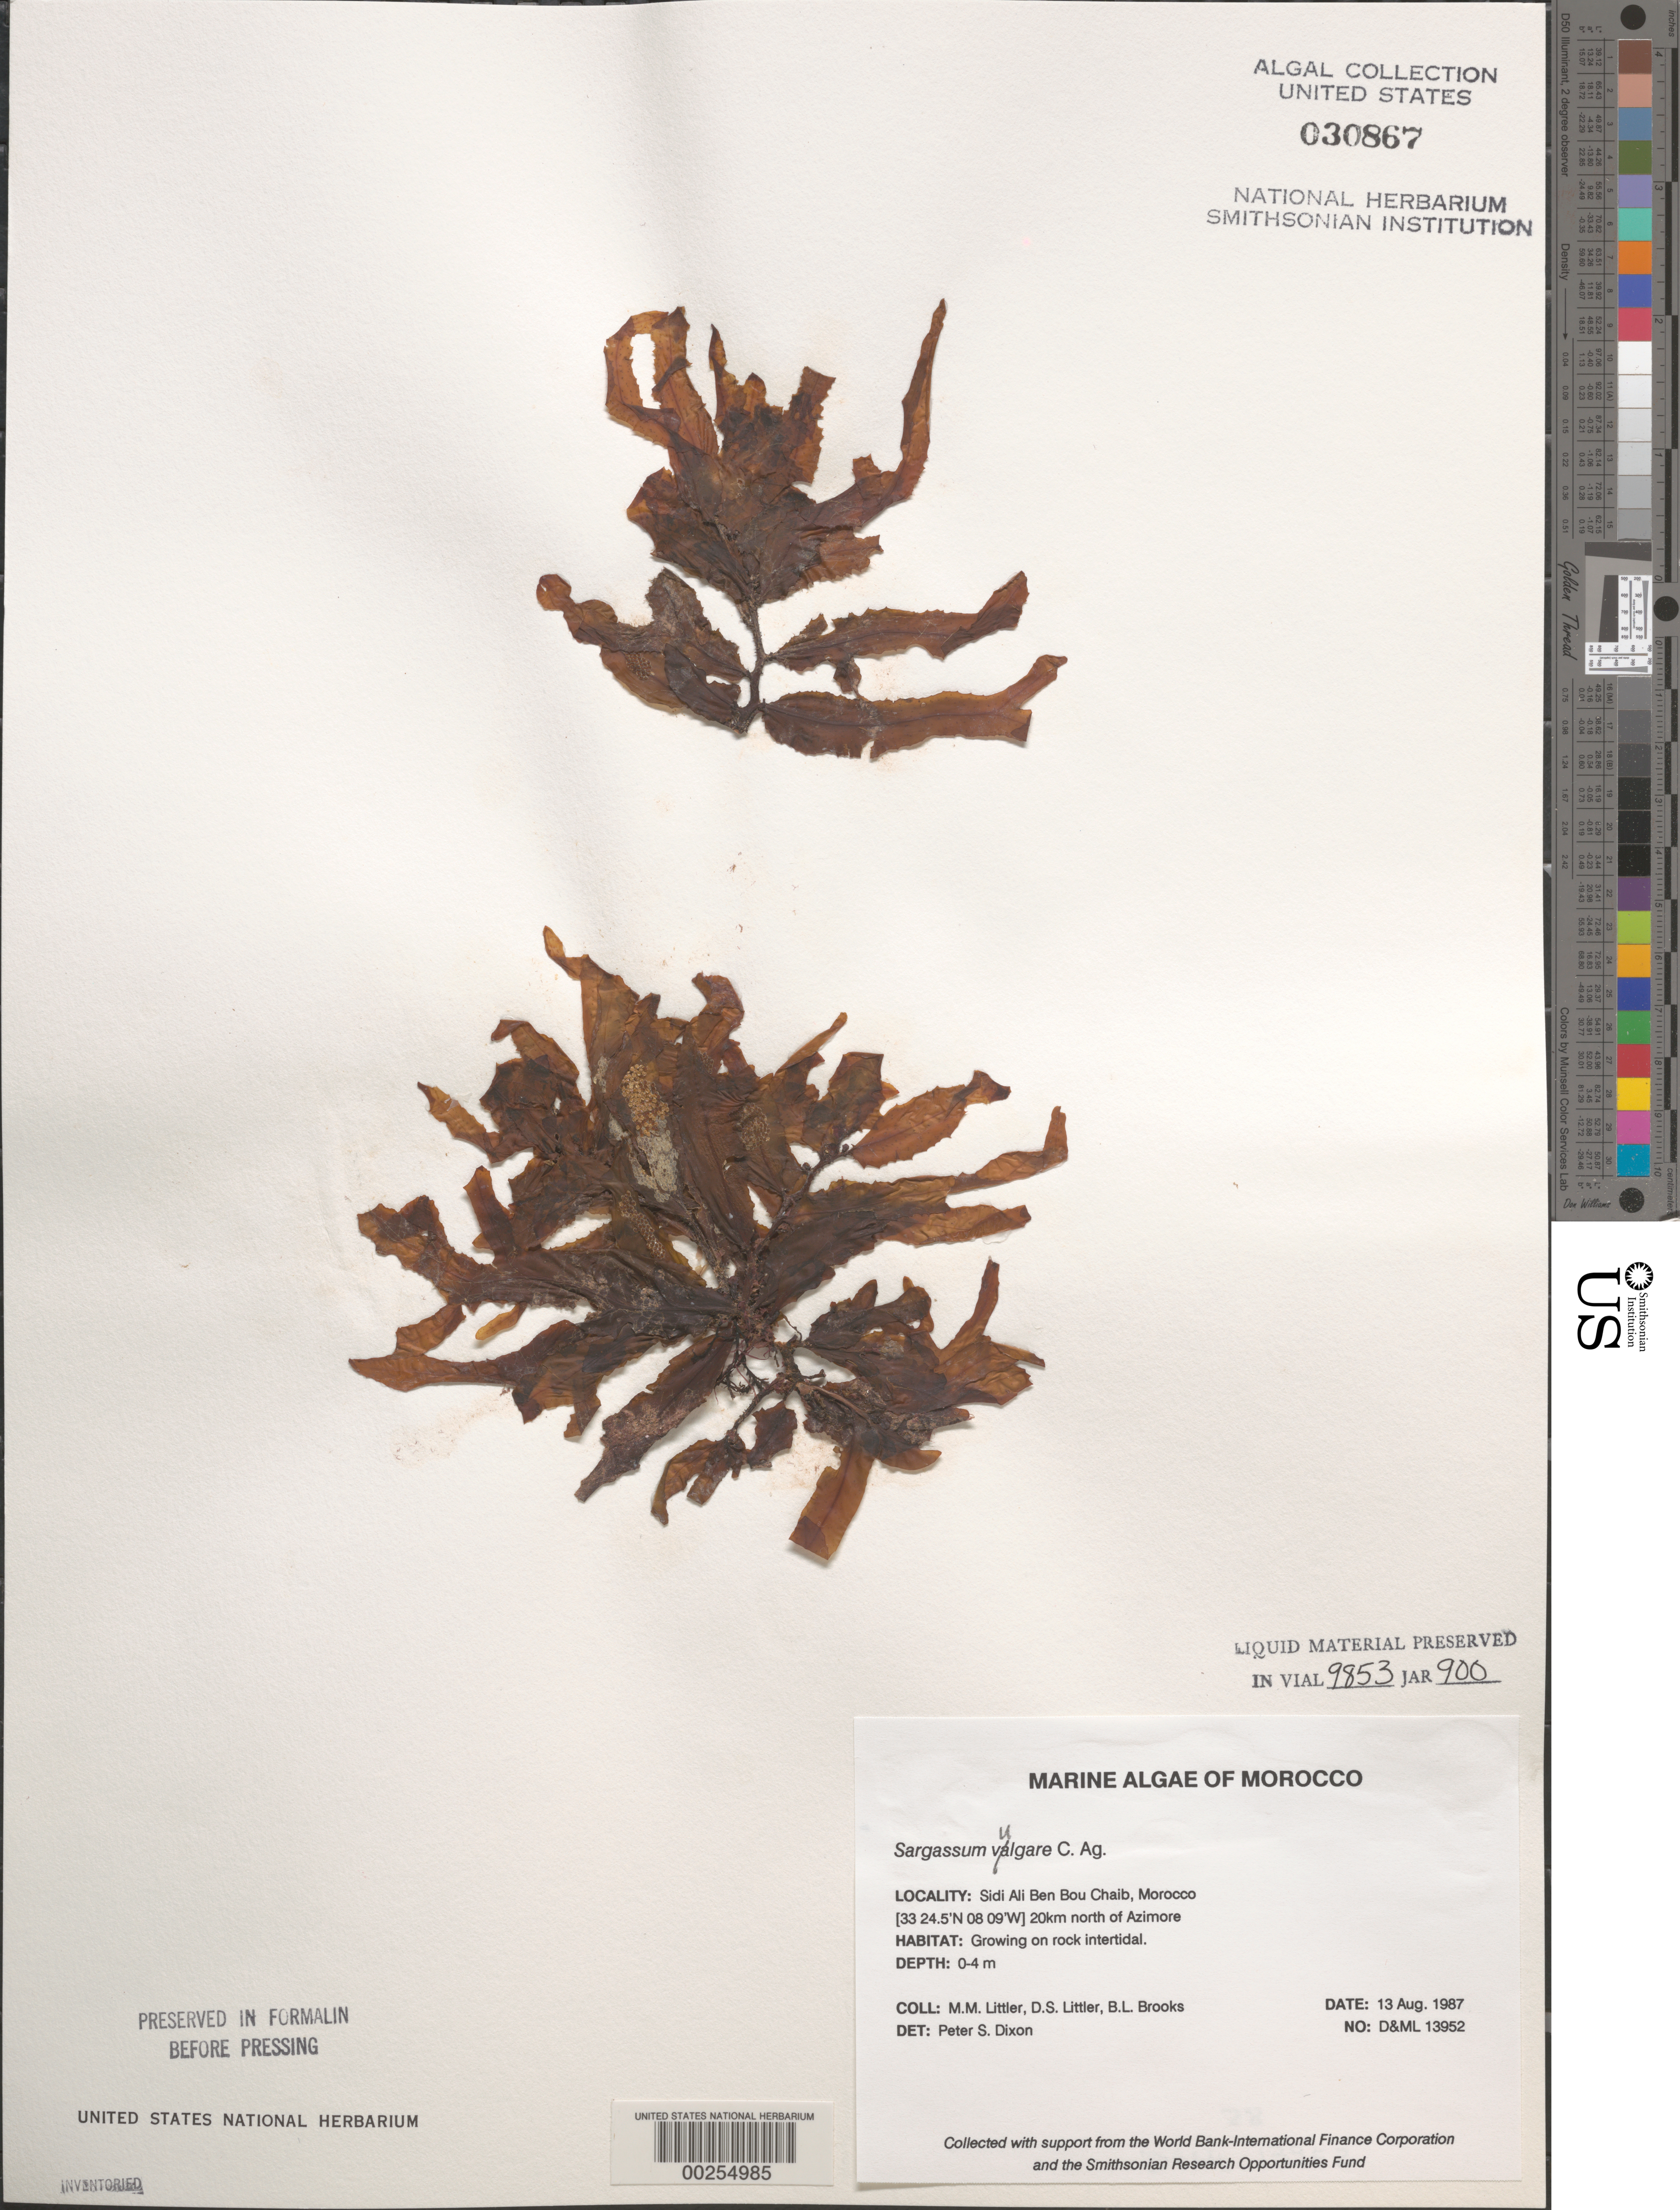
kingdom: Chromista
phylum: Ochrophyta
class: Phaeophyceae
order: Fucales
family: Sargassaceae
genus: Sargassum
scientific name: Sargassum vulgare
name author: C. Agardh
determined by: Dixon, P. S.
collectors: M. M. Littler, D. S. Littler & B. Brooks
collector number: D&ML 13952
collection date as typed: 13 Aug 1987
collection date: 1987-08-13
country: Morocco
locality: Sidi Ali Ben Bou Chaib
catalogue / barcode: US 30867